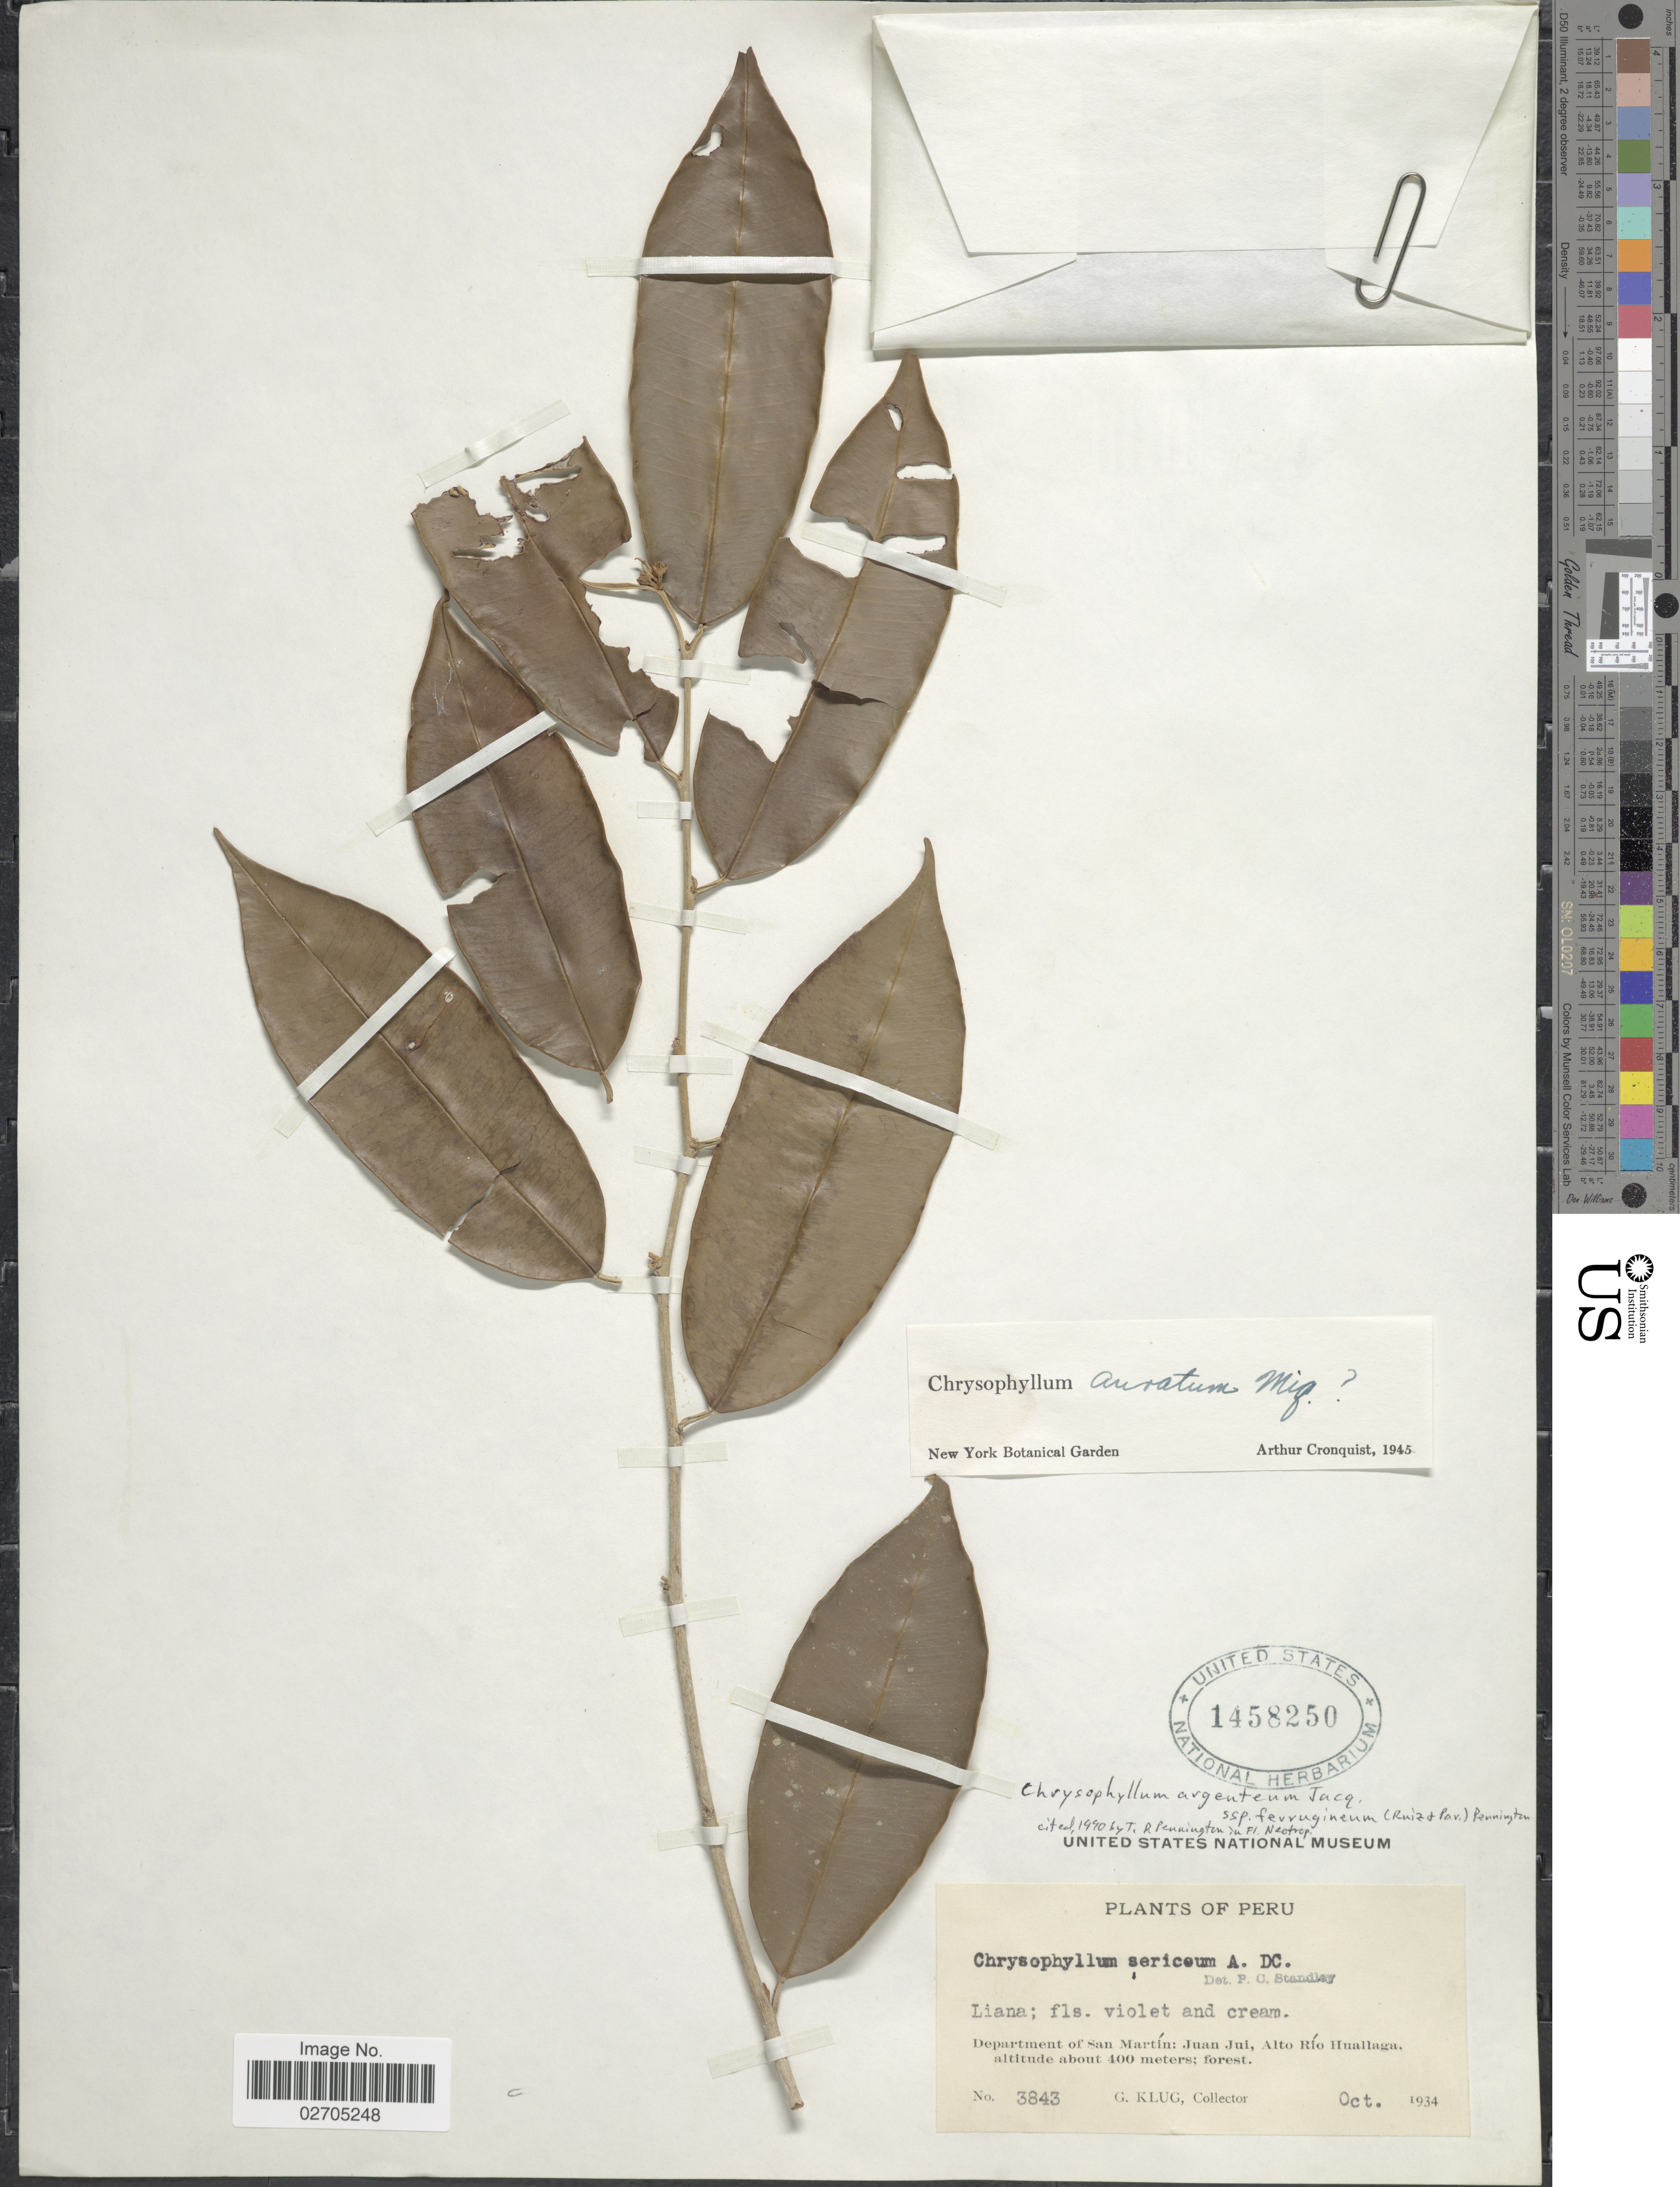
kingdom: Plantae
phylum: Tracheophyta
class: Magnoliopsida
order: Ericales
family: Sapotaceae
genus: Chrysophyllum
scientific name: Chrysophyllum argenteum subsp. ferrugineum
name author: (Ruiz & Pav.) T.D. Penn.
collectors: G. Klug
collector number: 3843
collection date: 1934-10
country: Peru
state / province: San Martín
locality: Juan Jui, Alto Rio Huallaga.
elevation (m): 400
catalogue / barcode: US 1458250